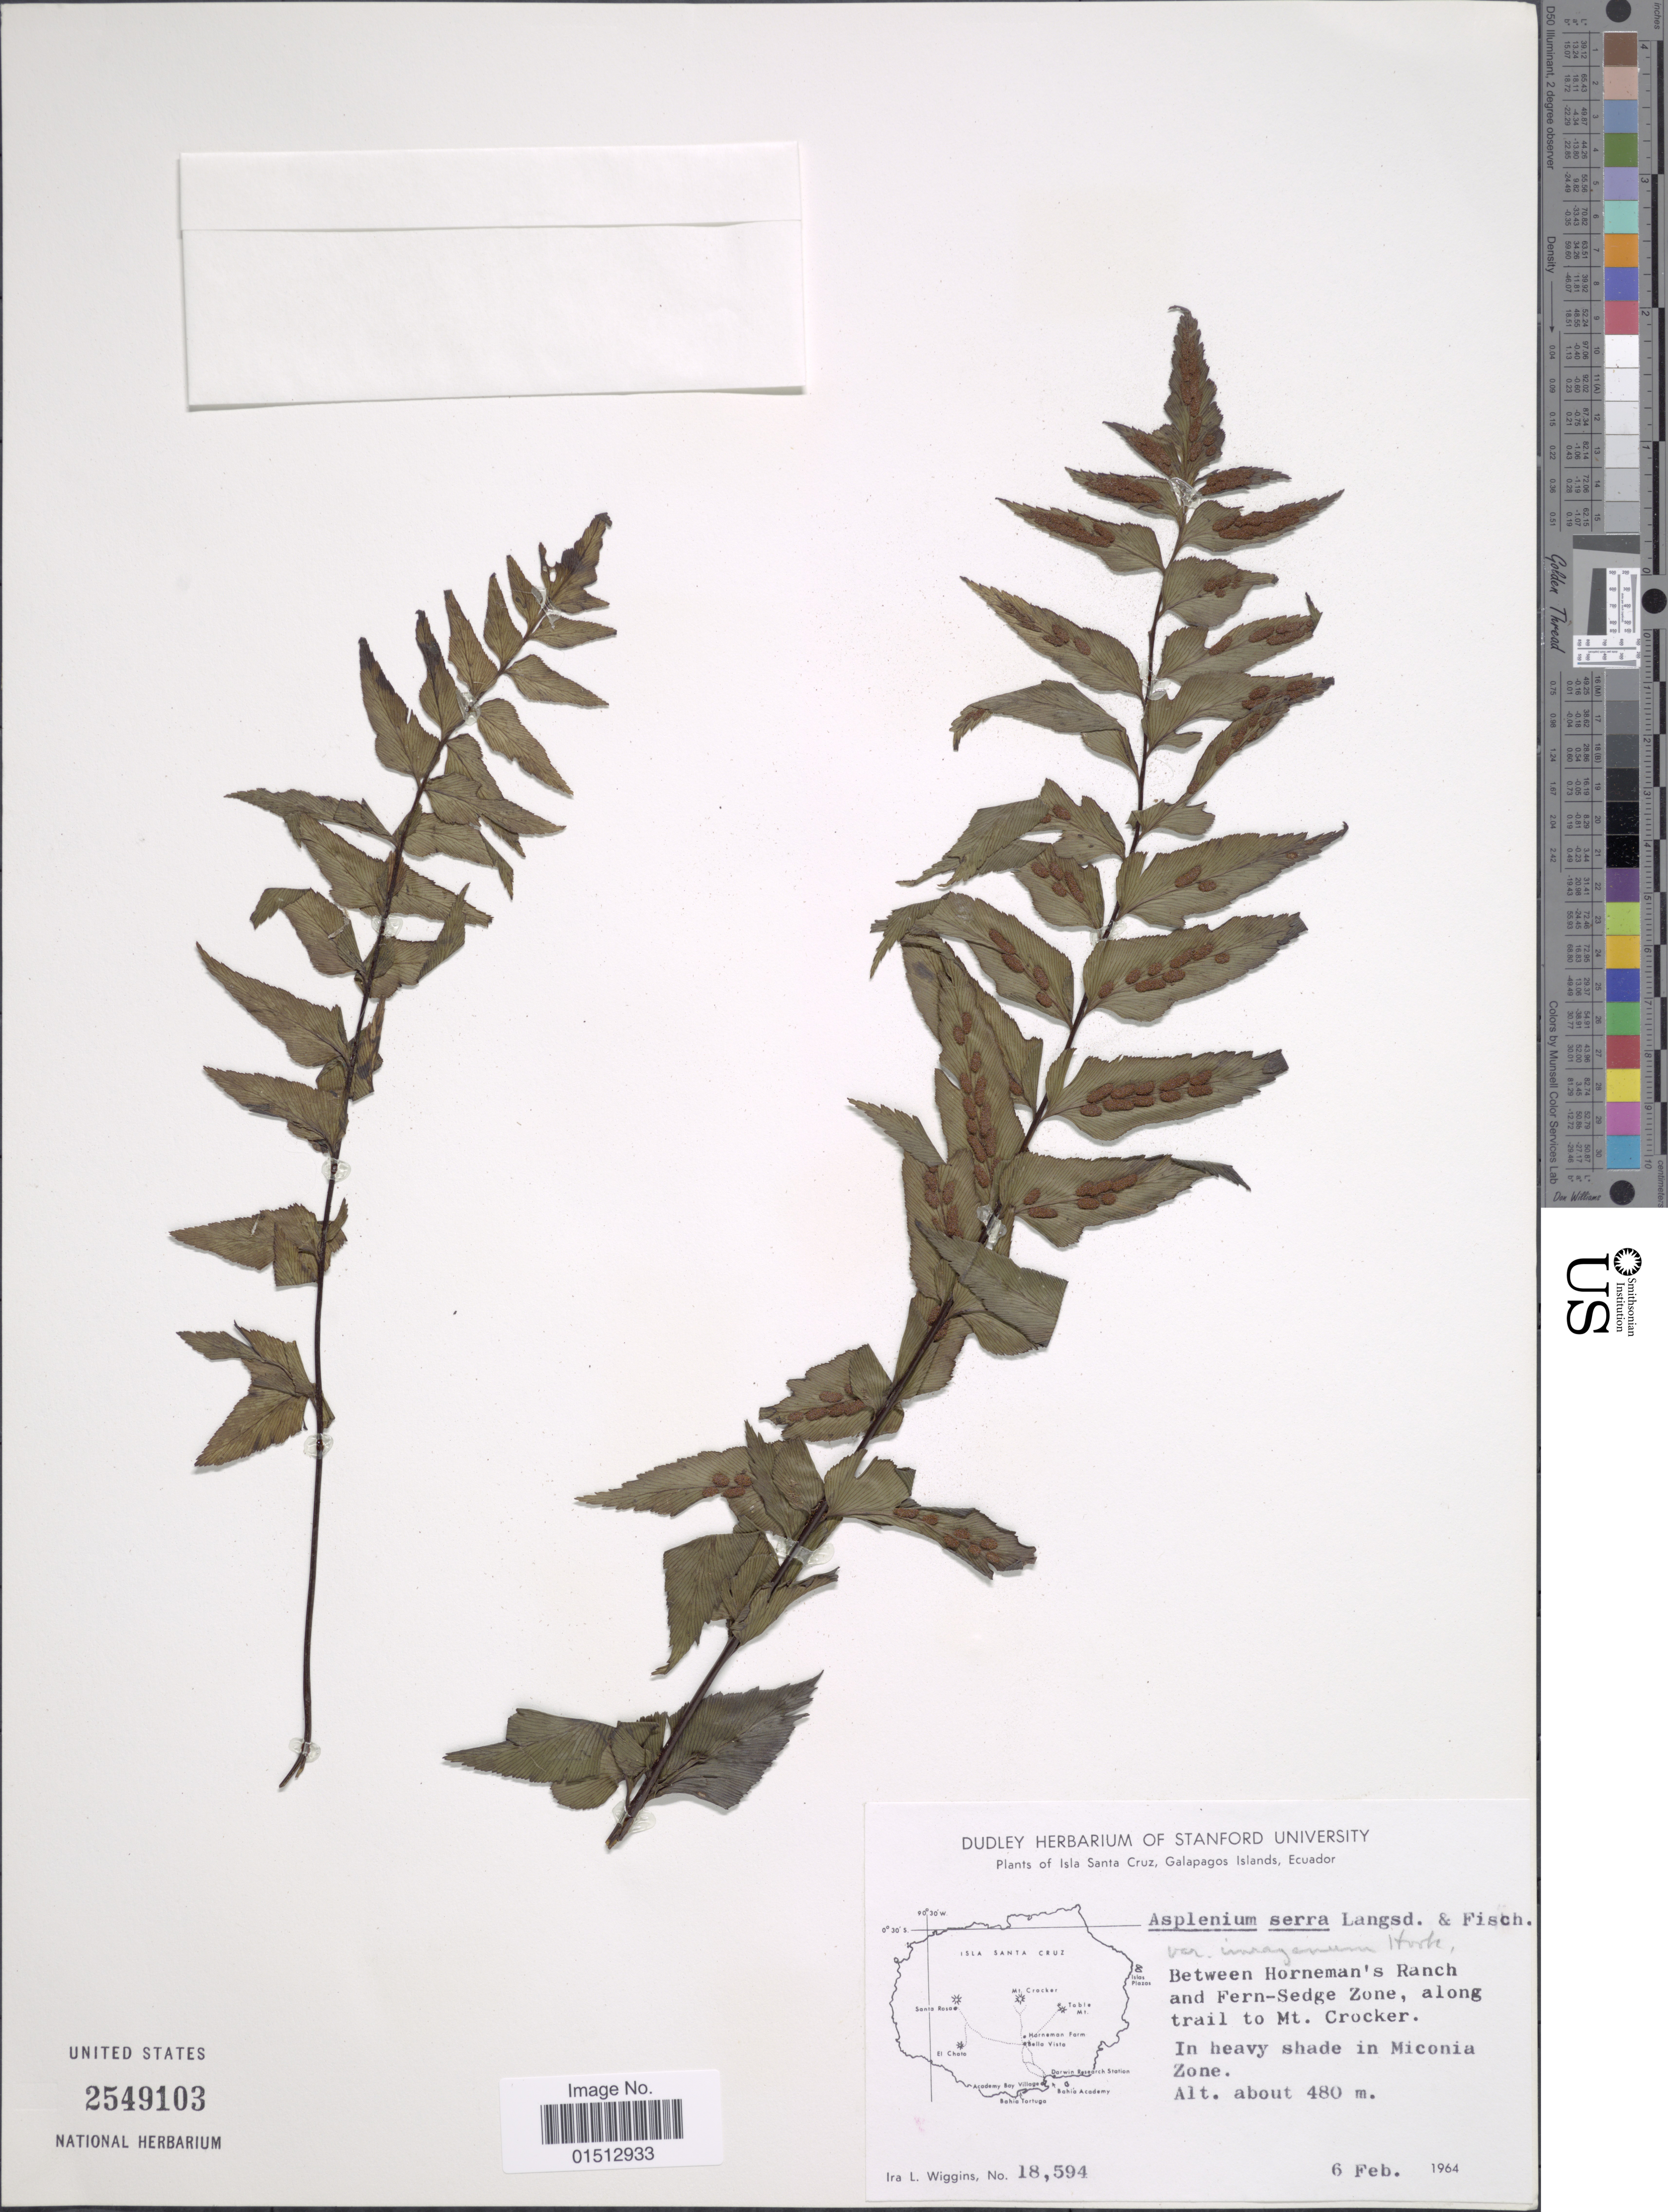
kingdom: Plantae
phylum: Tracheophyta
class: Polypodiopsida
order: Polypodiales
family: Aspleniaceae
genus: Asplenium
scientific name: Asplenium serra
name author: Langsd. & Fisch.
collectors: I. L. Wiggins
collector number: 18594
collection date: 1964-02-06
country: Ecuador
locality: Isla Santa Cruz, Galapagos Islands, Ecuador, Between Horneman's Ranch an Fern-Sedge Zone, along trail to Mt. Crocker.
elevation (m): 480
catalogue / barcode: US 2549103